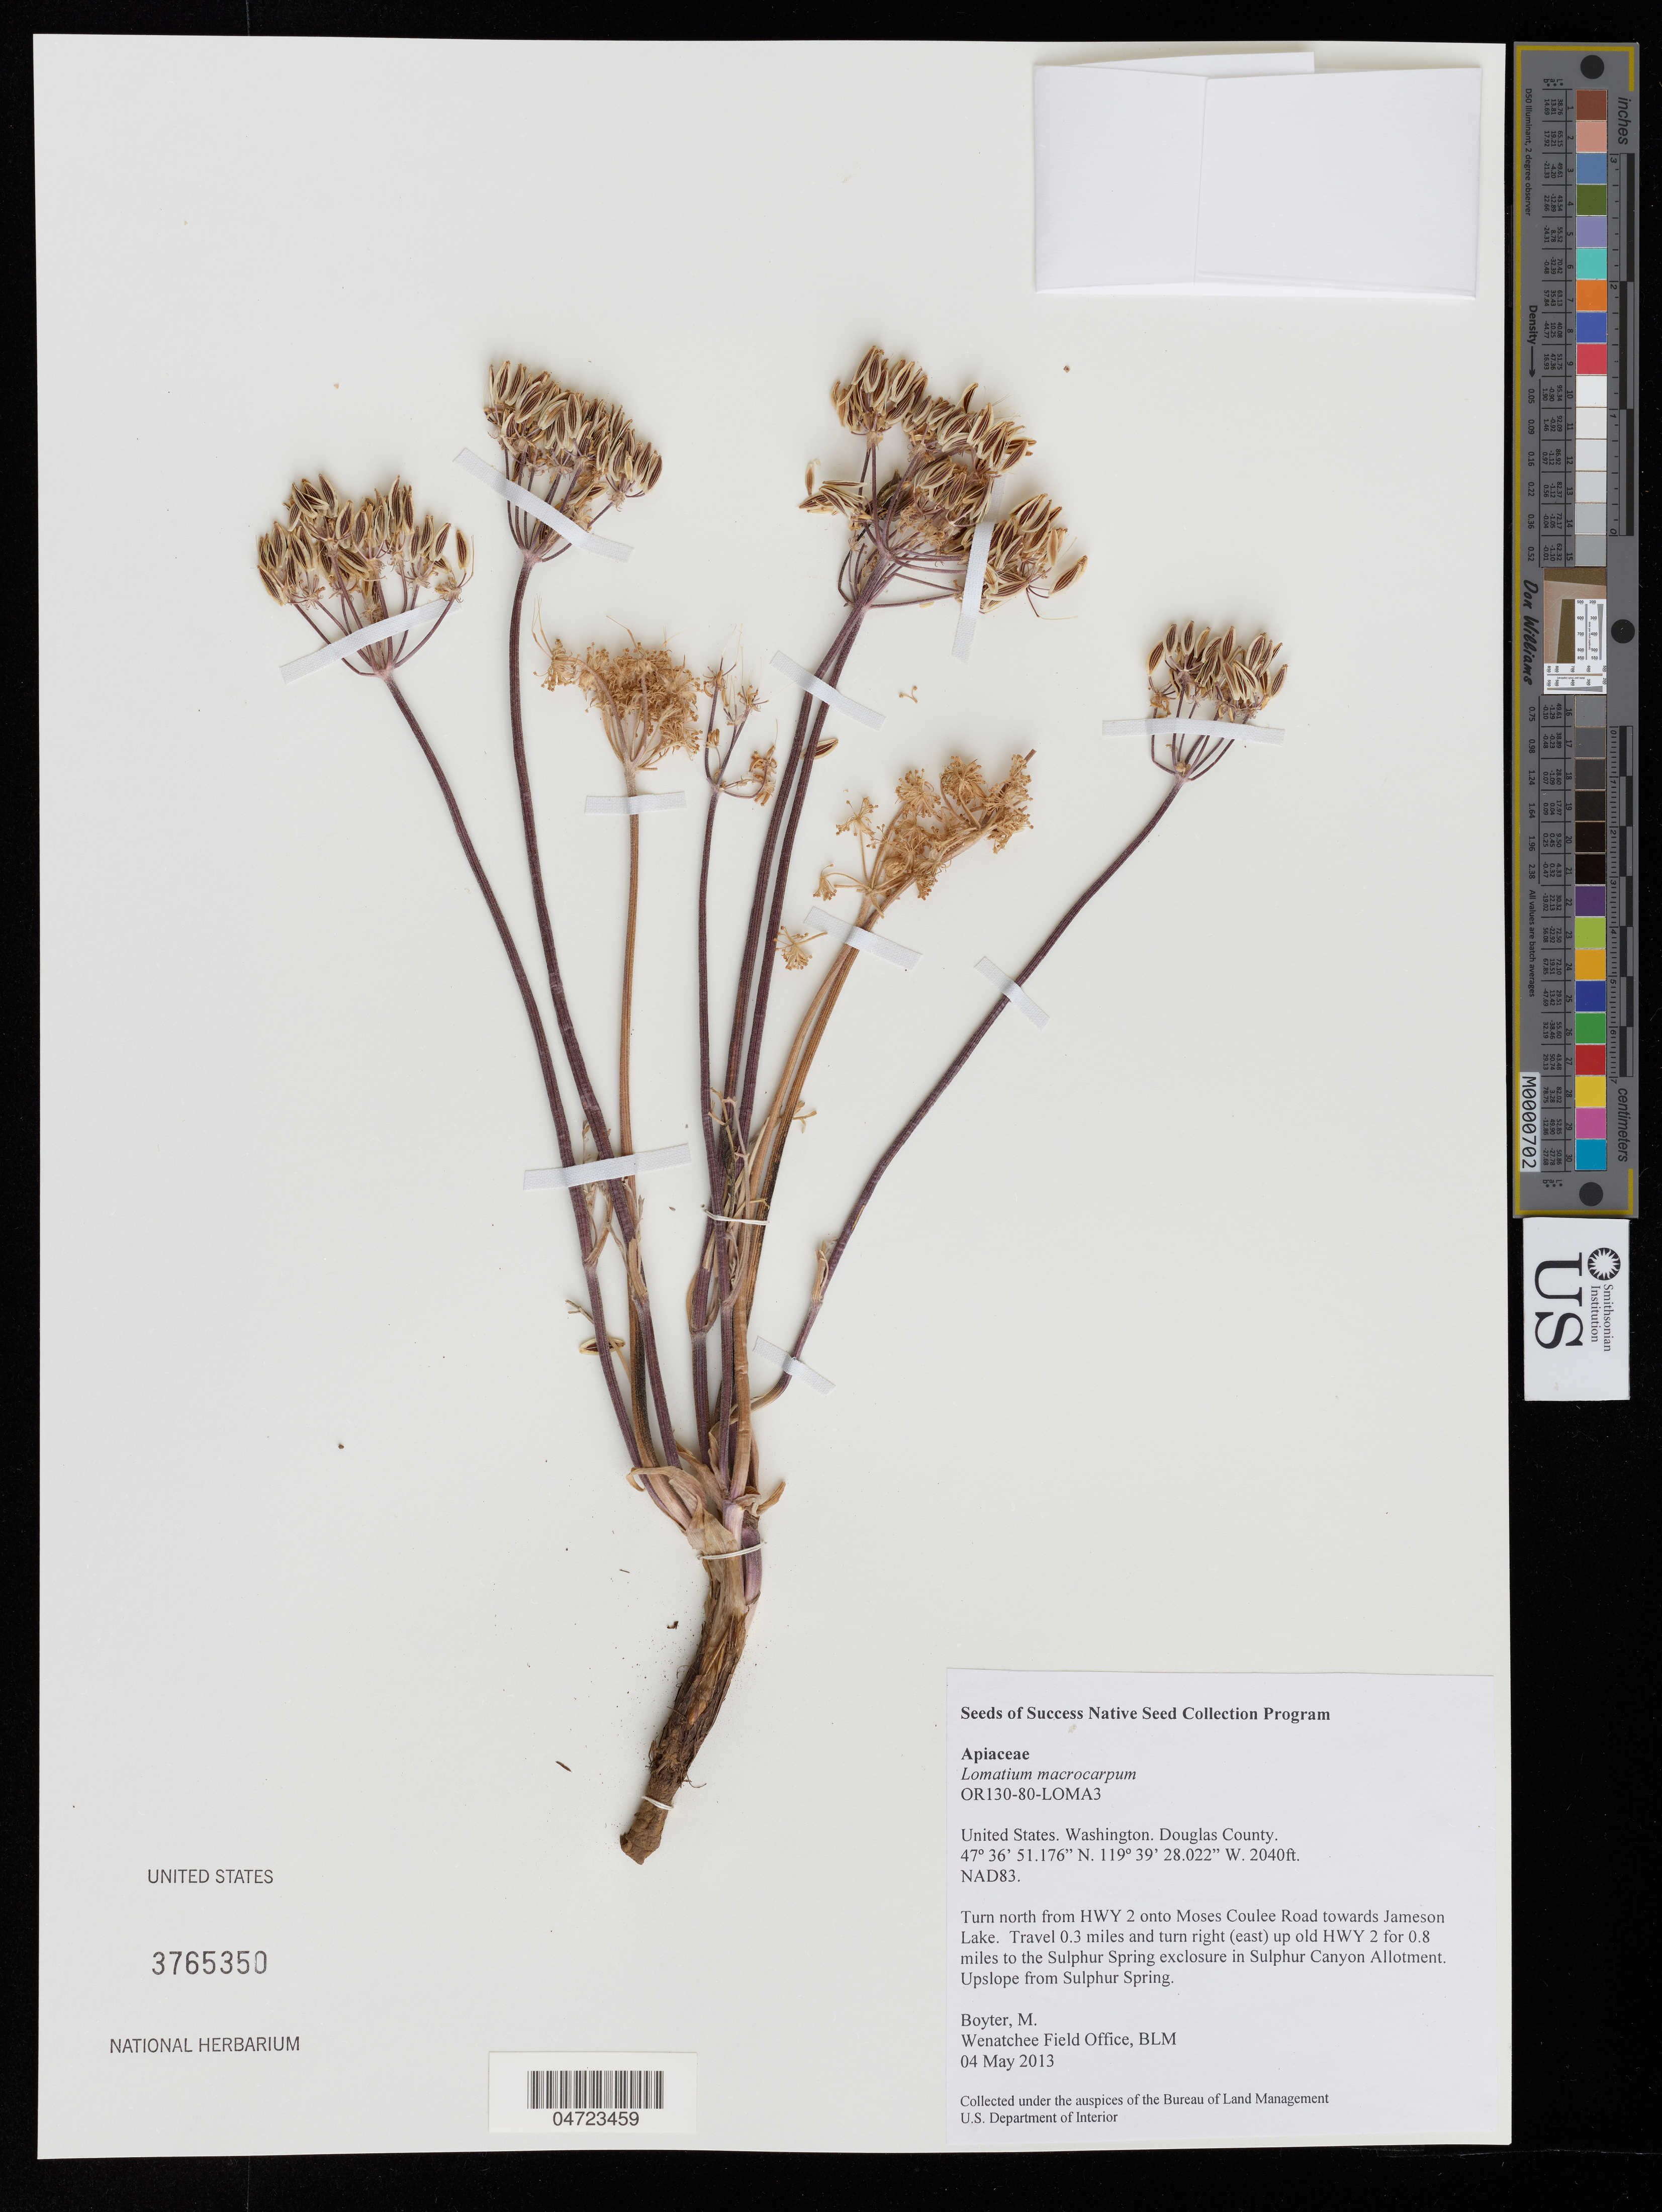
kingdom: Plantae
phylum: Tracheophyta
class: Magnoliopsida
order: Apiales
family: Apiaceae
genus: Lomatium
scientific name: Lomatium macrocarpum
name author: (Hook. et al.) J.M. Coult. & Rose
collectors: M. Boyter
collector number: OR130-80-LOMA3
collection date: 2013-05-04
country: United States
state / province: Washington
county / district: Douglas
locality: Douglas County. Turn north from HWY 2 onto Moses Coulee Road towards Jameson Lake. Travel 0.3 miles and turn right (east) up old HWY 2 for 0.8 miles to the Sulphur Spring exclosure in Sulphur Canyon Allotment. Upslope from Sulphur Spring.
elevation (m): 622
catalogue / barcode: US 3765350